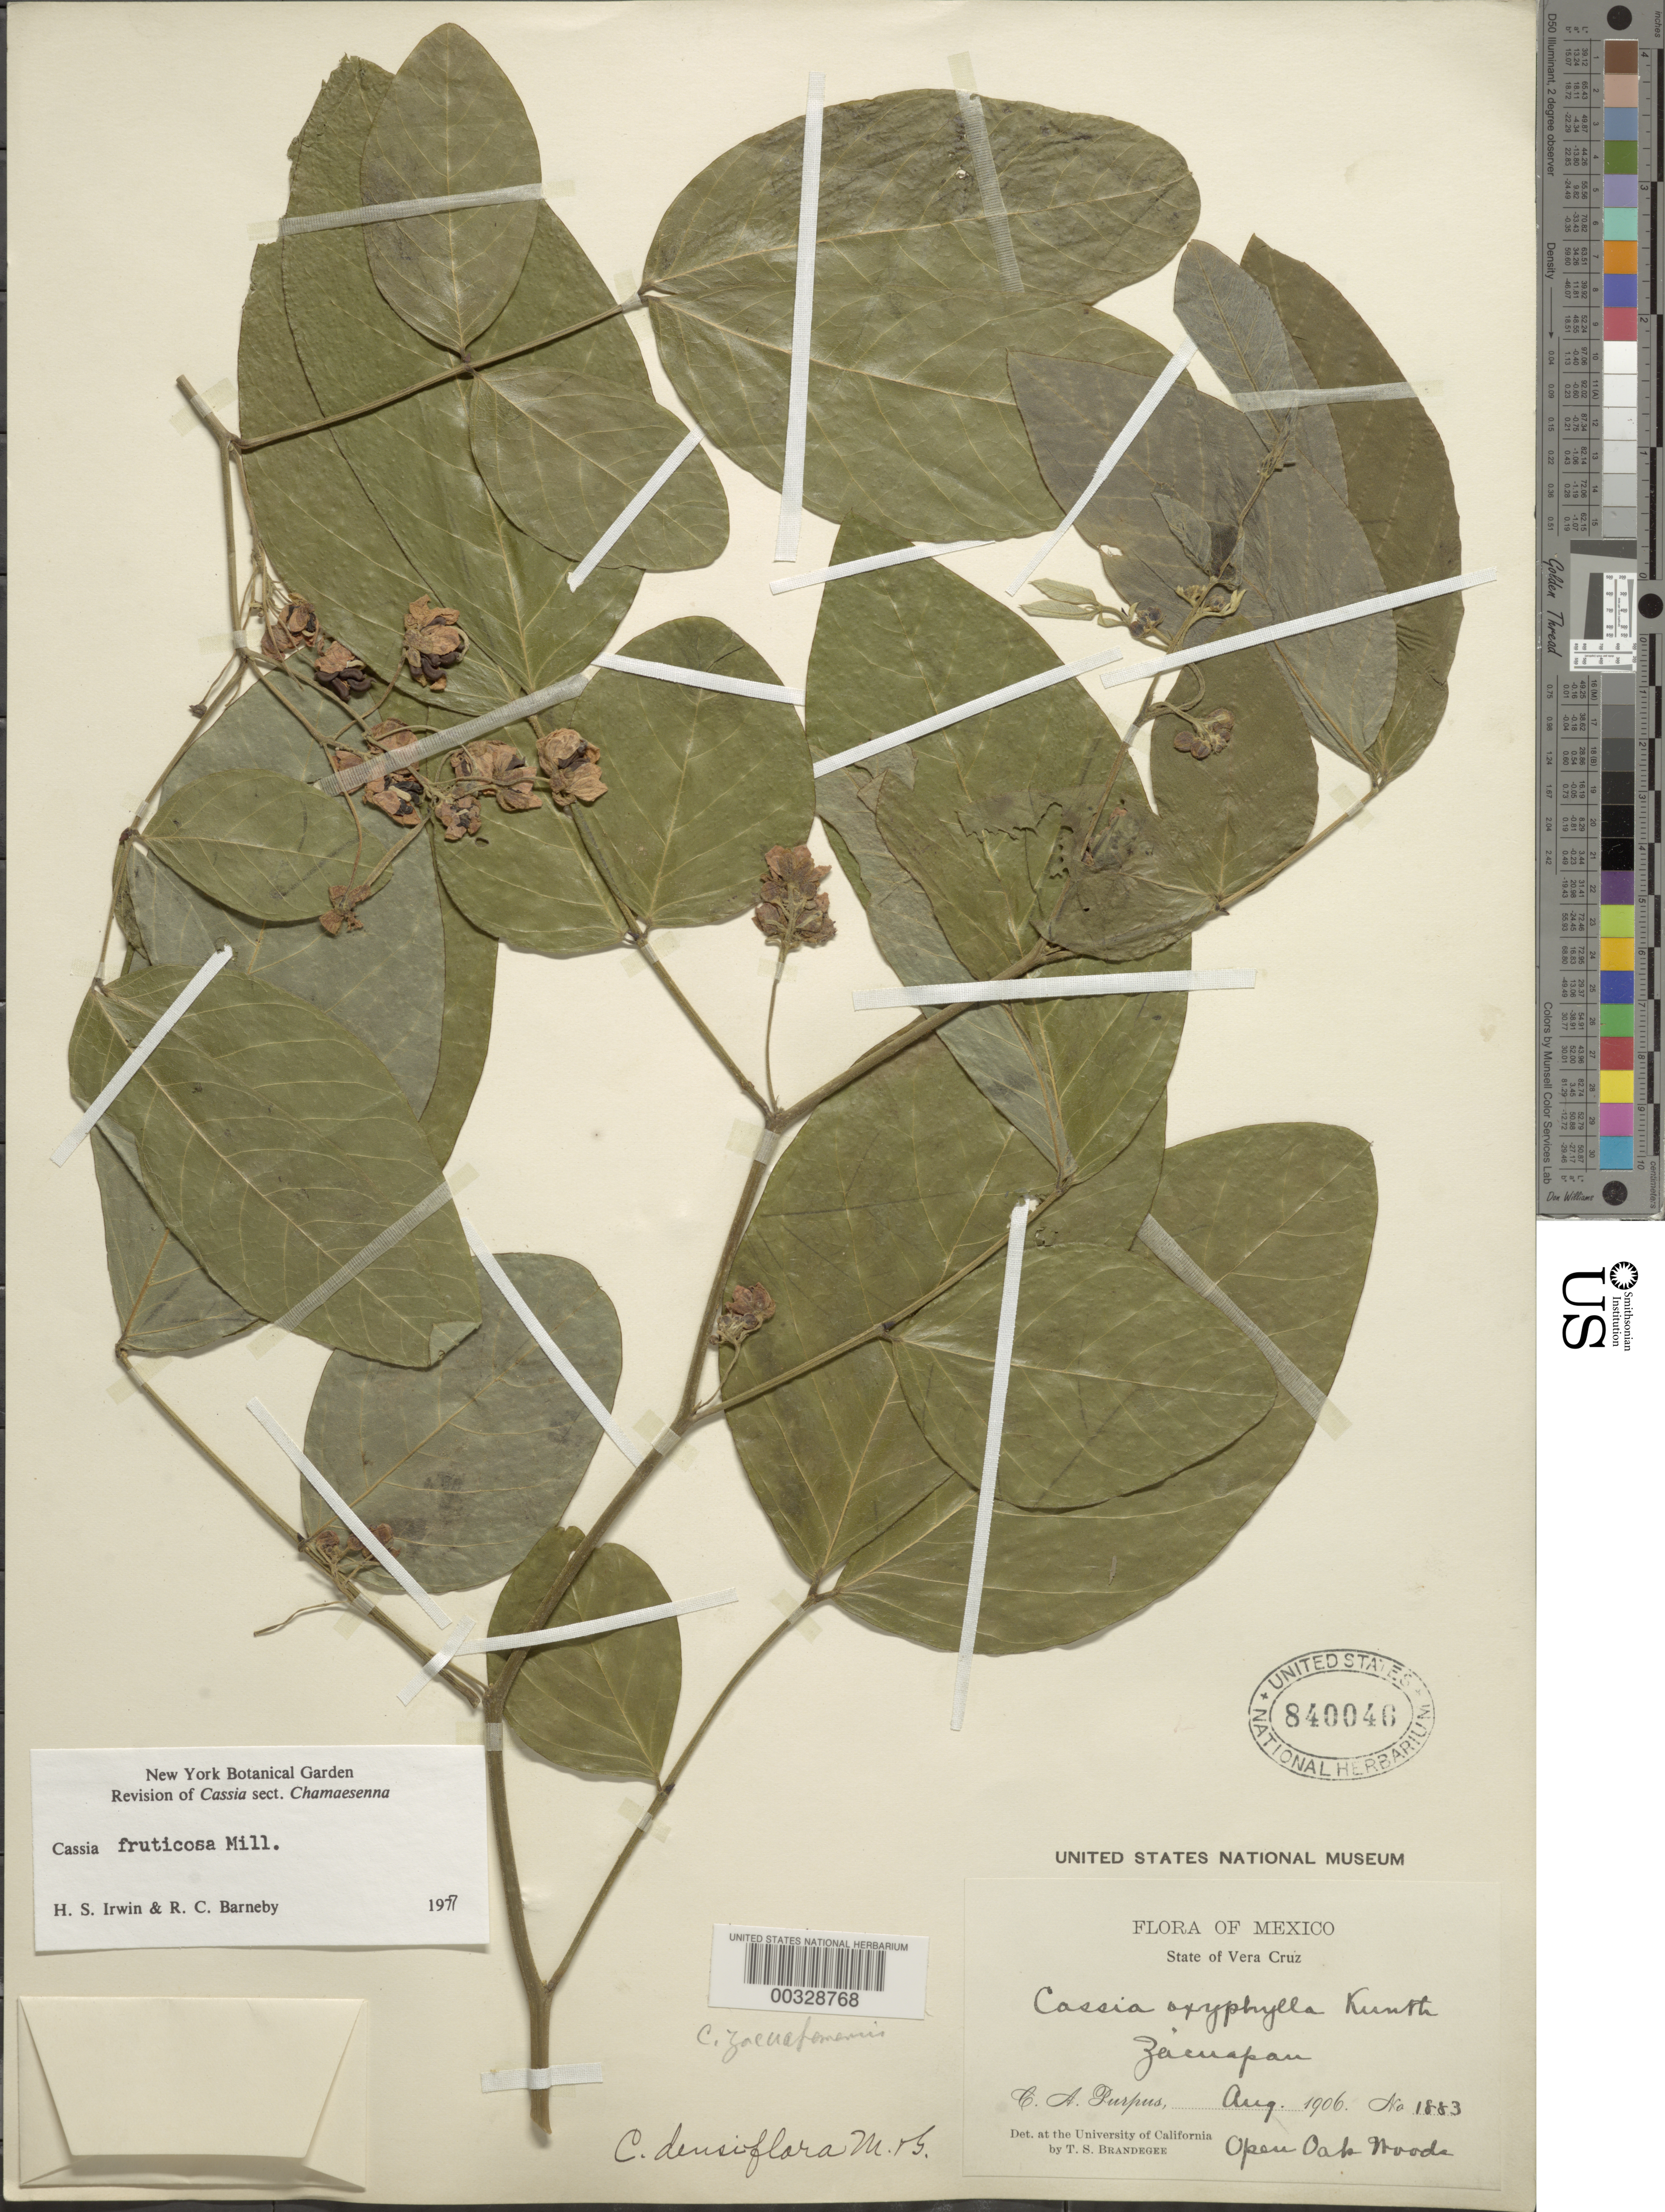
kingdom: Plantae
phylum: Tracheophyta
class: Magnoliopsida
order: Fabales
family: Fabaceae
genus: Senna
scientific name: Senna fruticosa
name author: (Benth.) H.S. Irwin & Barneby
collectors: C. A. Purpus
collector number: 1883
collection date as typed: Aug 1906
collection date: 1906-08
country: Mexico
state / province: Veracruz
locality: Zacuapam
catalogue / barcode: US 840040